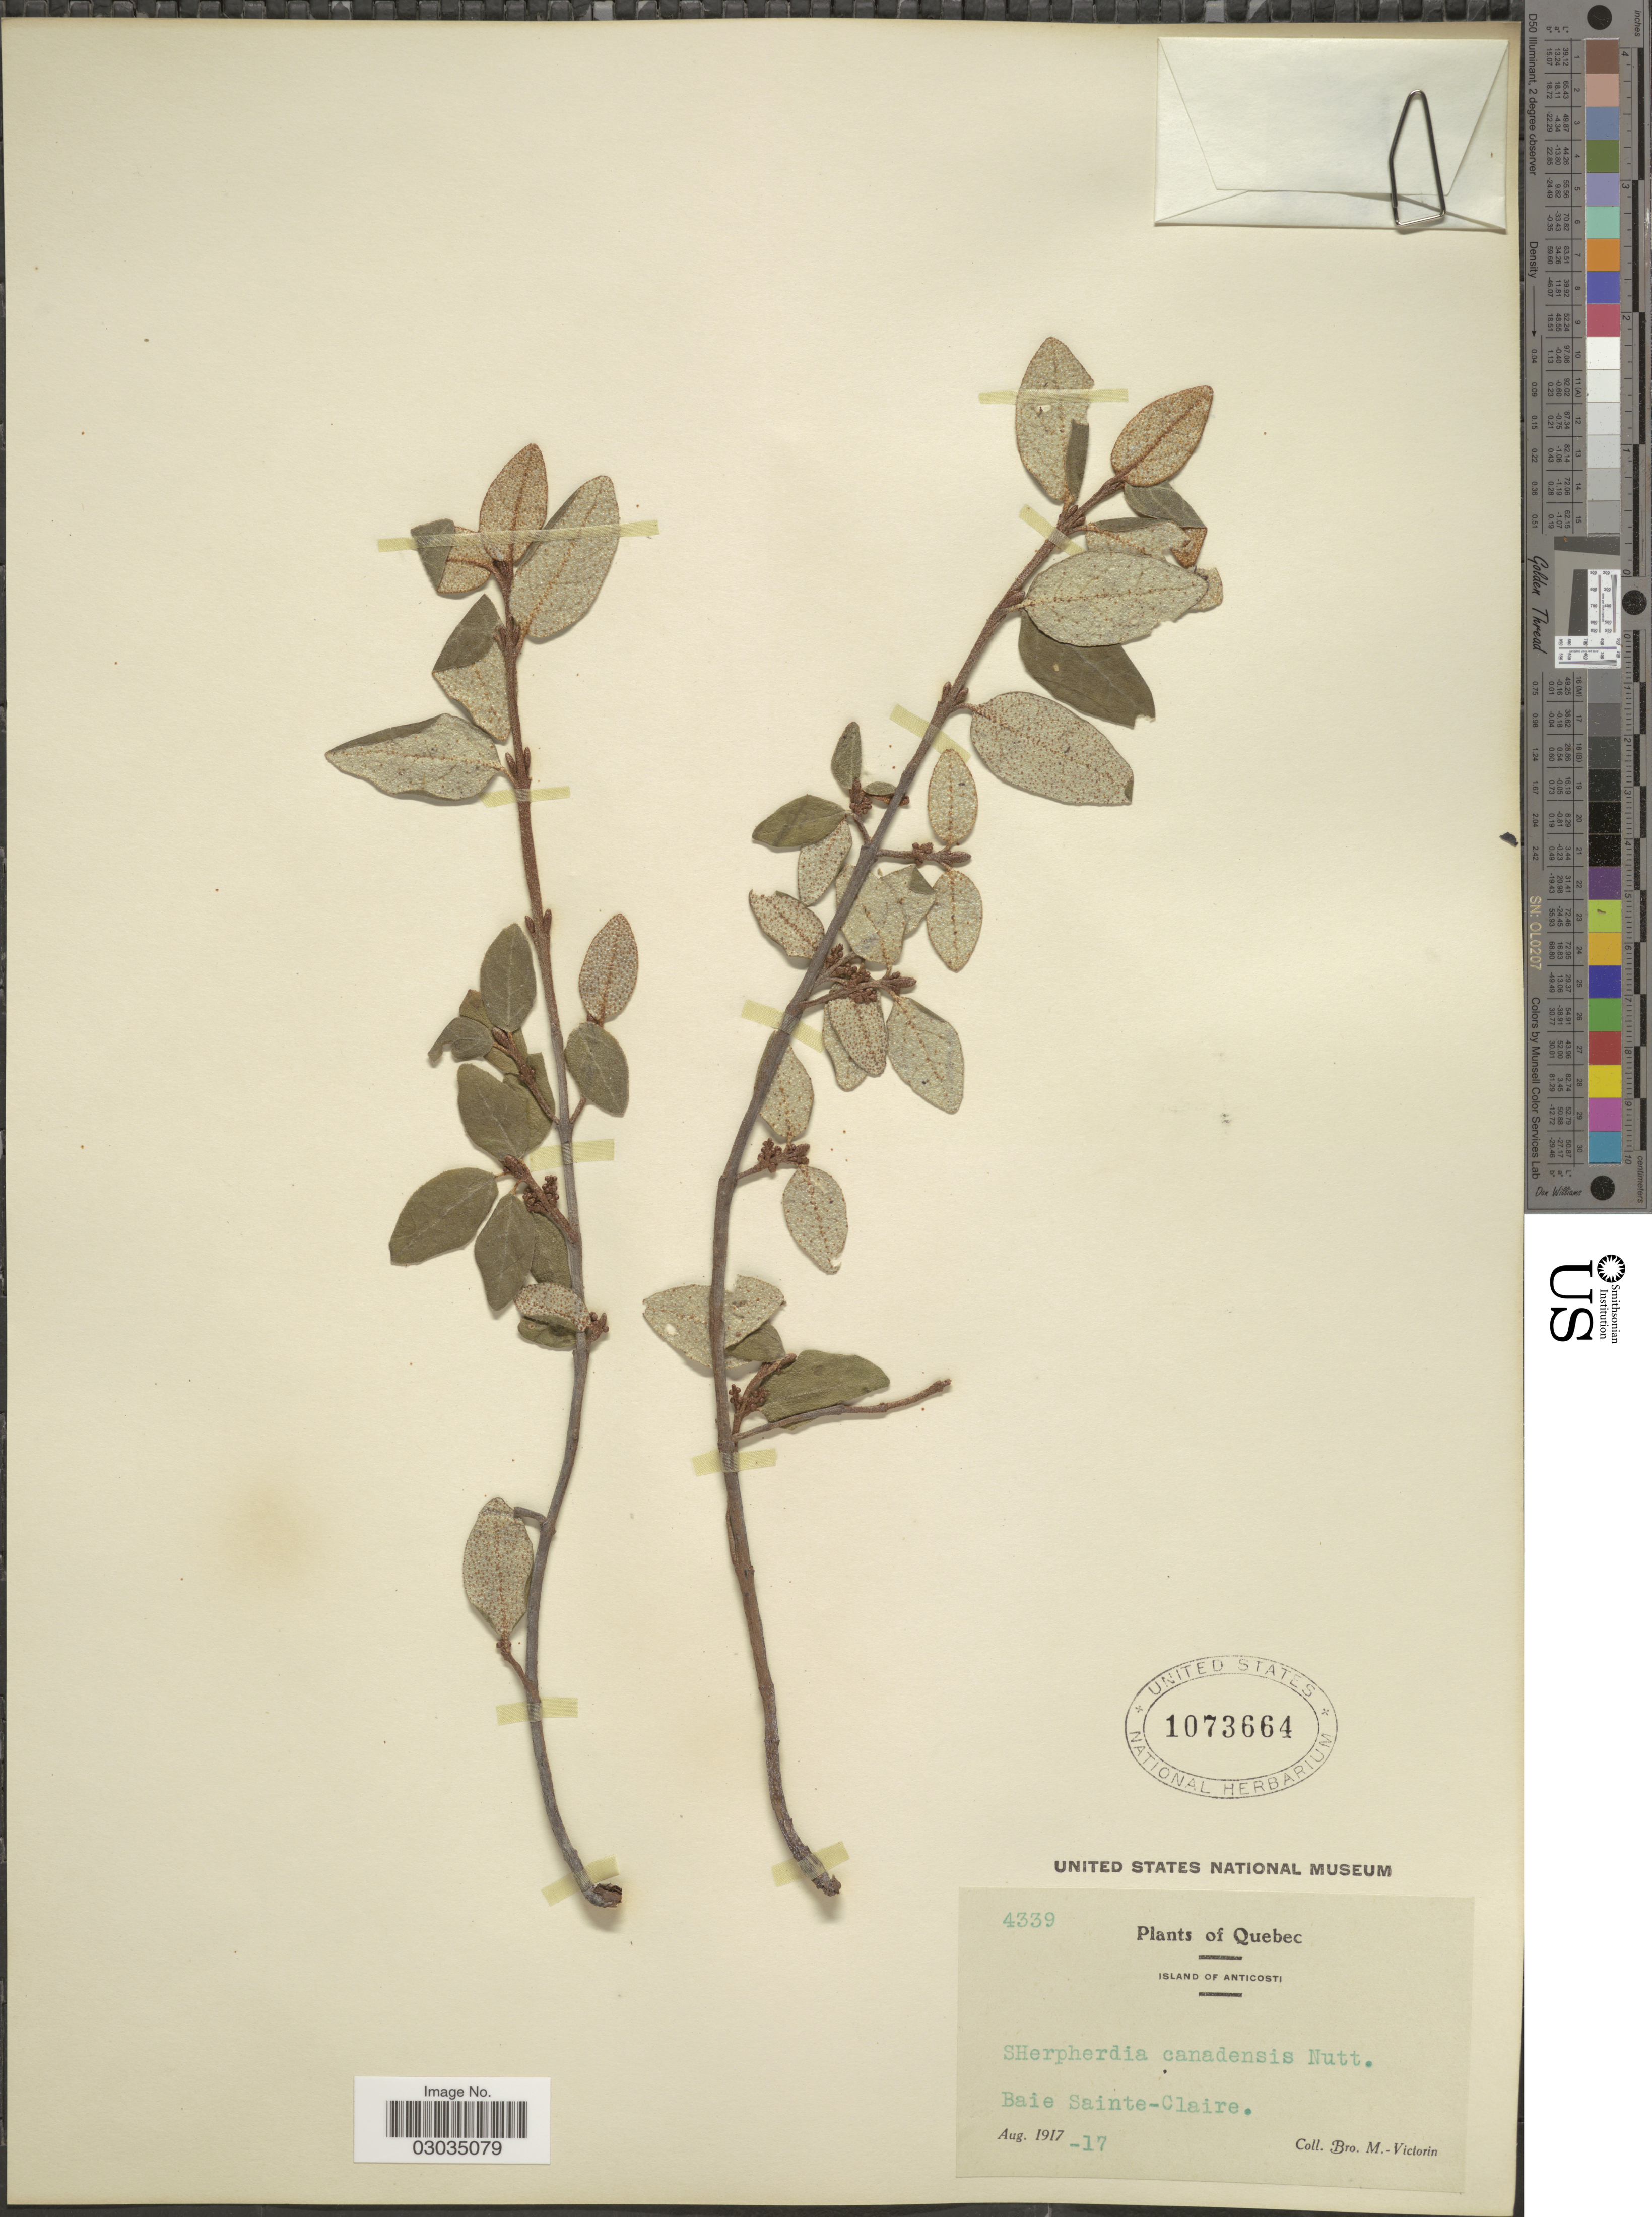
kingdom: Plantae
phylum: Tracheophyta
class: Magnoliopsida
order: Rosales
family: Elaeagnaceae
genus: Shepherdia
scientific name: Shepherdia canadensis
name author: (L.) Nutt.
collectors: Fr. Marie-Victorin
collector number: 4339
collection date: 1917-08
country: Canada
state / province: Quebec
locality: Island of Anticosti, Baie Sainte-Claire.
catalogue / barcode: US 1073664